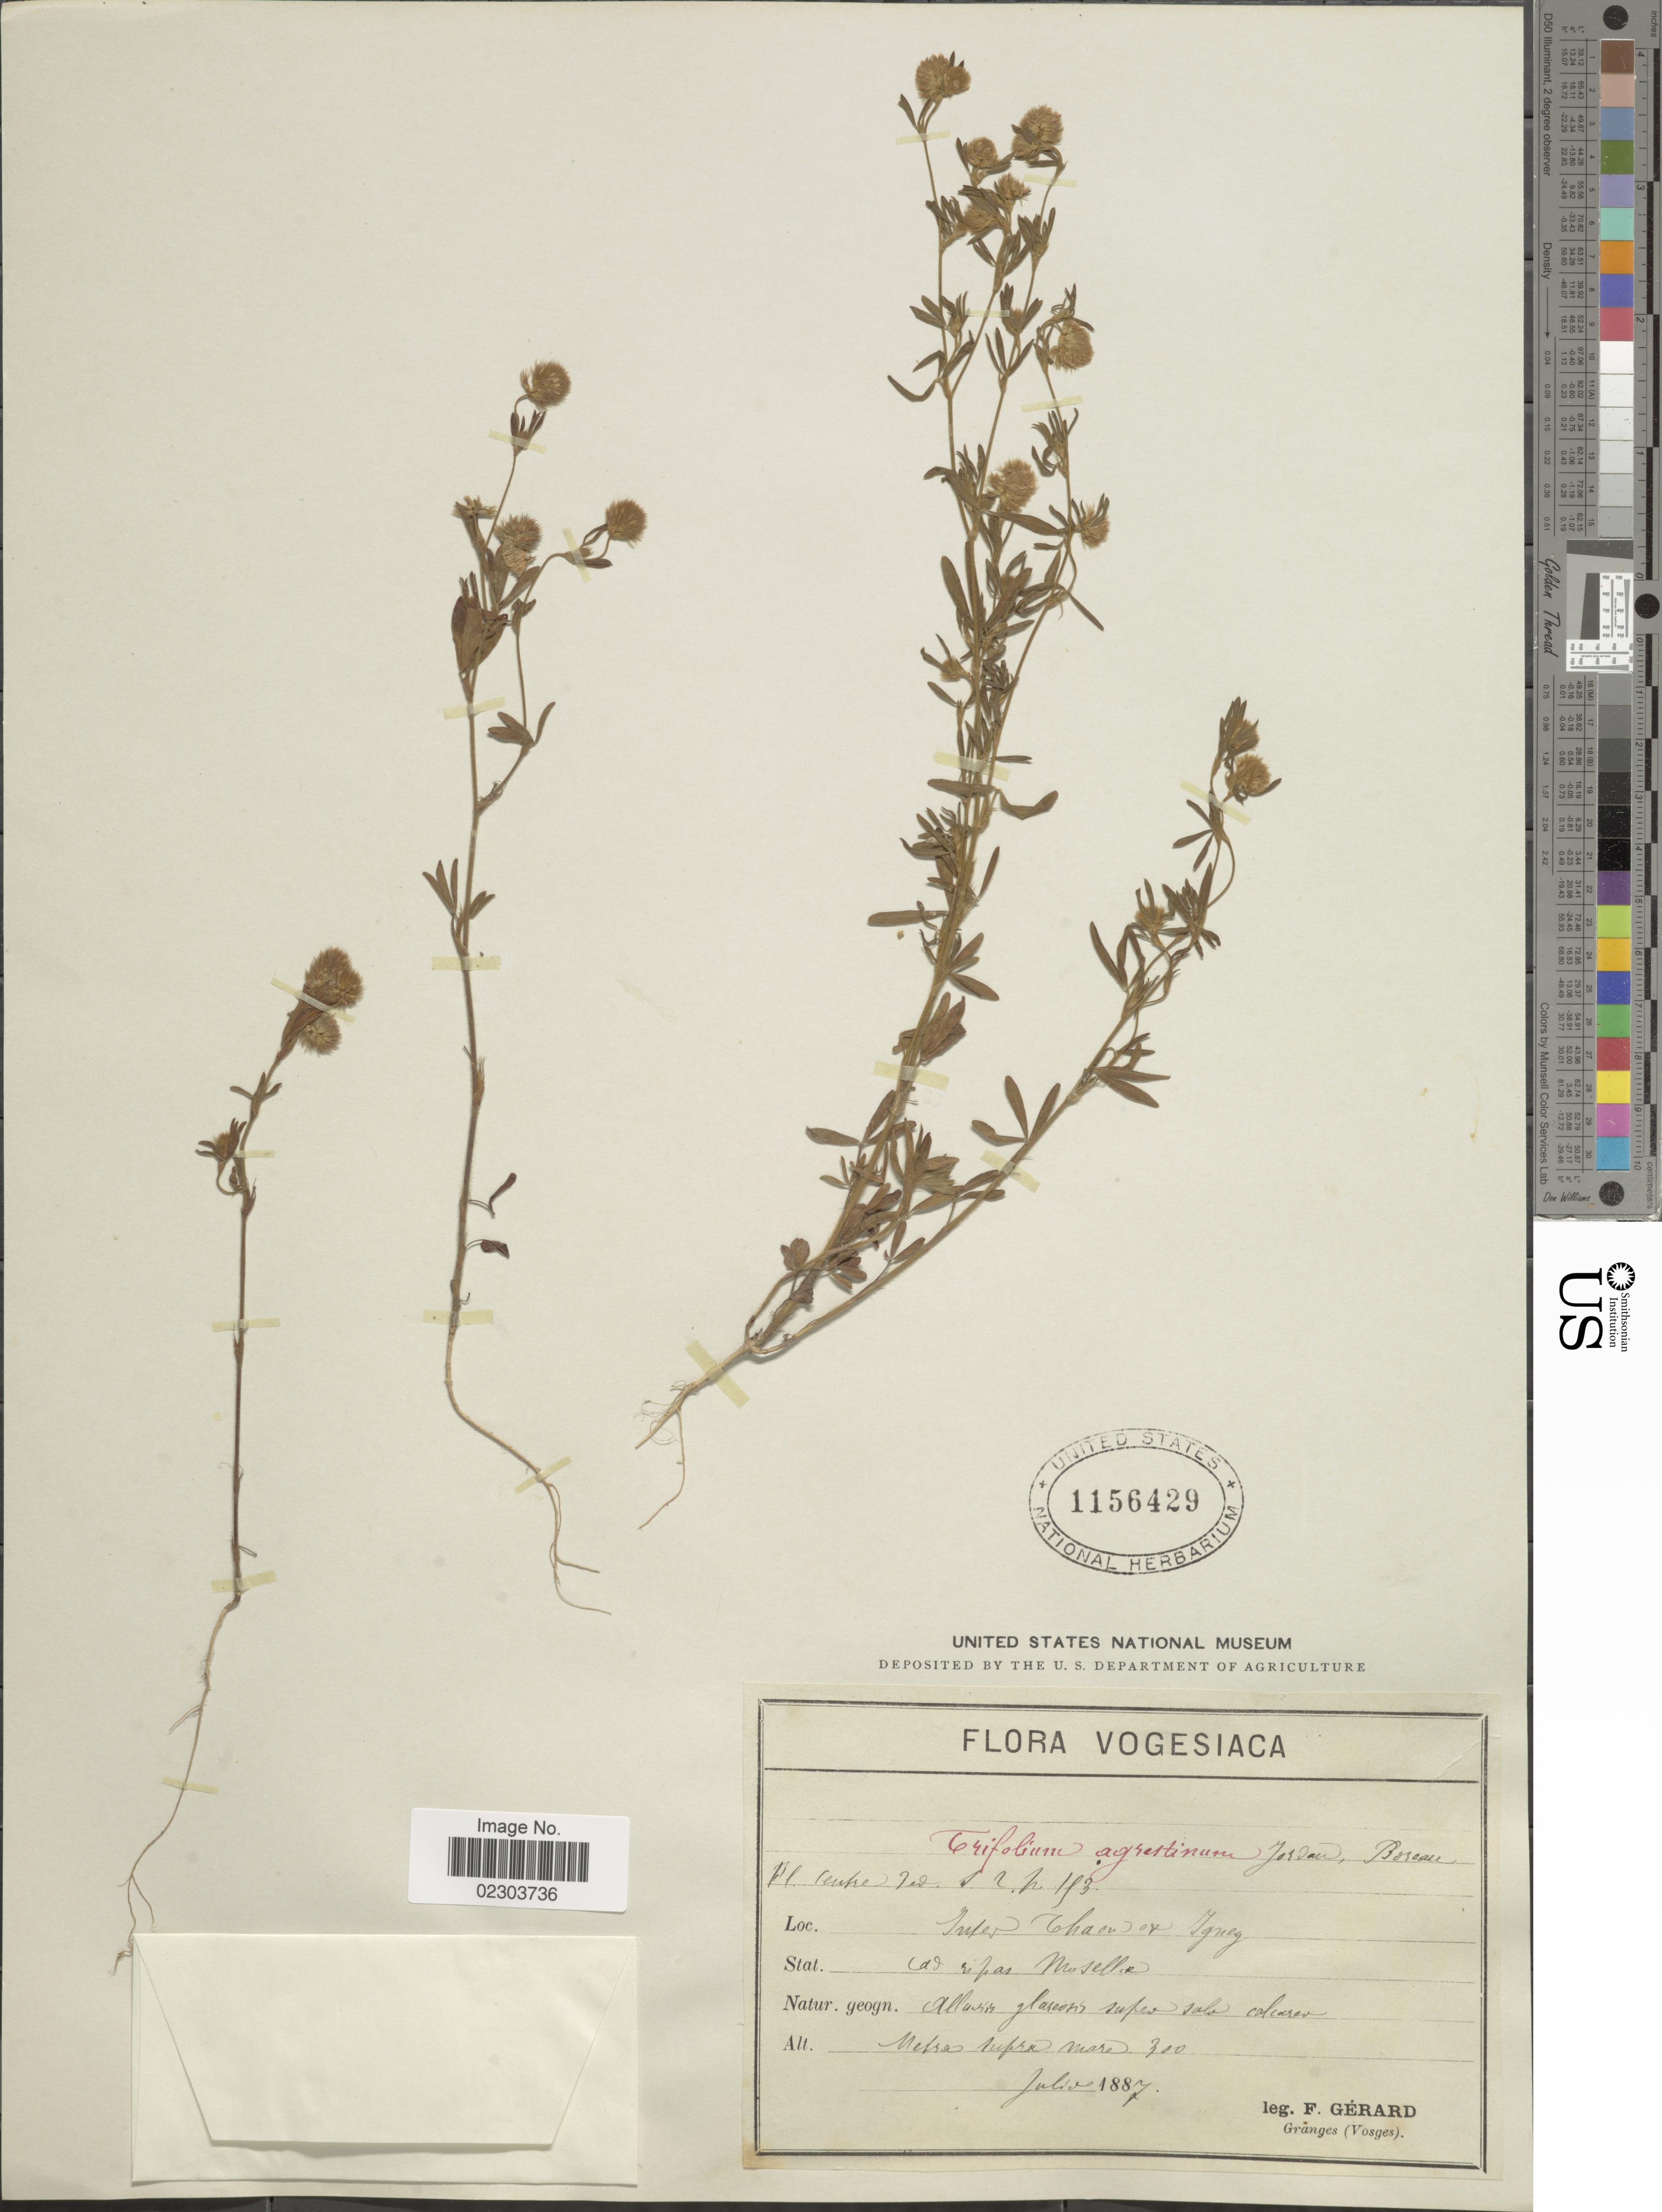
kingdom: Plantae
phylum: Tracheophyta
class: Magnoliopsida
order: Fabales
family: Fabaceae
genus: Trifolium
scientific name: Trifolium agrestinum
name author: Boreau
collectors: F. Gerard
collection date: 1887-07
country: France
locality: Vogesiaca, intes Charon ox Igneg, Stat. ad ripas Moseller [interpreted]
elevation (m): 300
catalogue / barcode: US 1156429